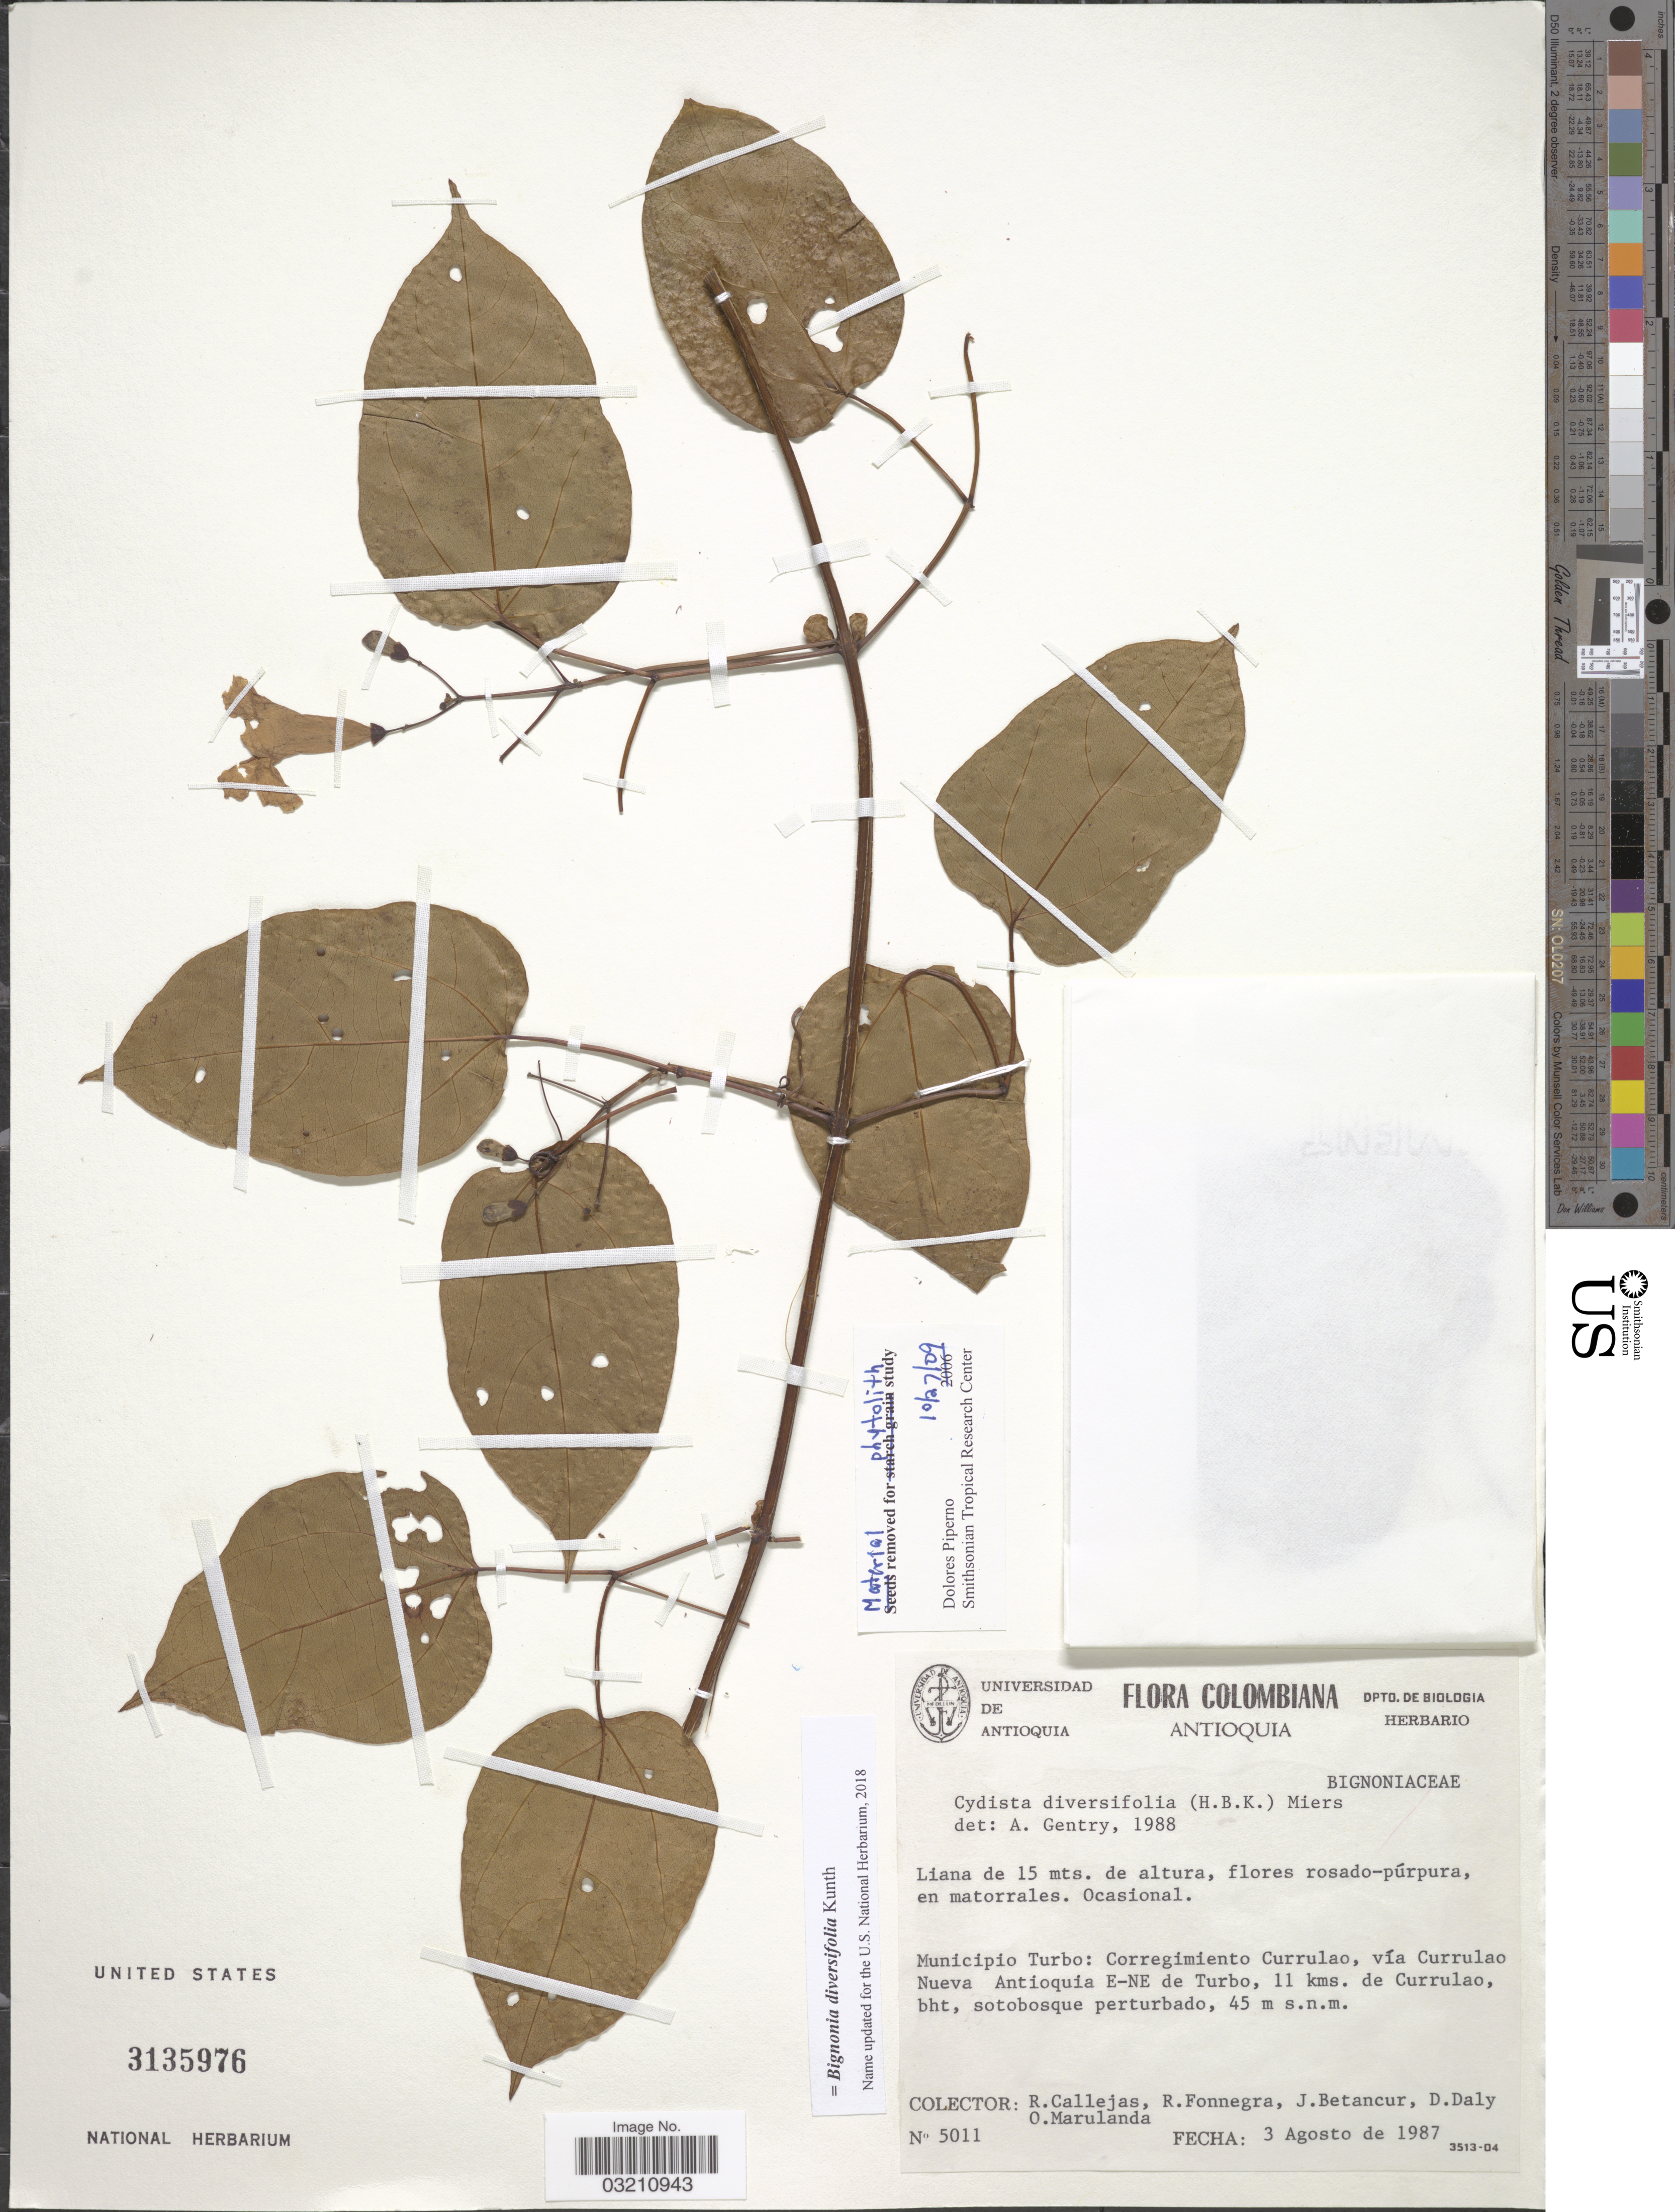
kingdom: Plantae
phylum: Tracheophyta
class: Magnoliopsida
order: Lamiales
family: Bignoniaceae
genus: Bignonia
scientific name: Bignonia diversifolia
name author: Kunth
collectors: R. Callejas, R. Fonnegra, J. Betancur, D. C. Daly & O. Marulanda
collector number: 5011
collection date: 1987-08-03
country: Colombia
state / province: Antioquia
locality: Municipio Turbo: Corregimiento Currulao, vía Currulao Nueva Antioquia E-NE de Turbo, 11 kms. de Currulao.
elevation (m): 45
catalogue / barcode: US 3135976